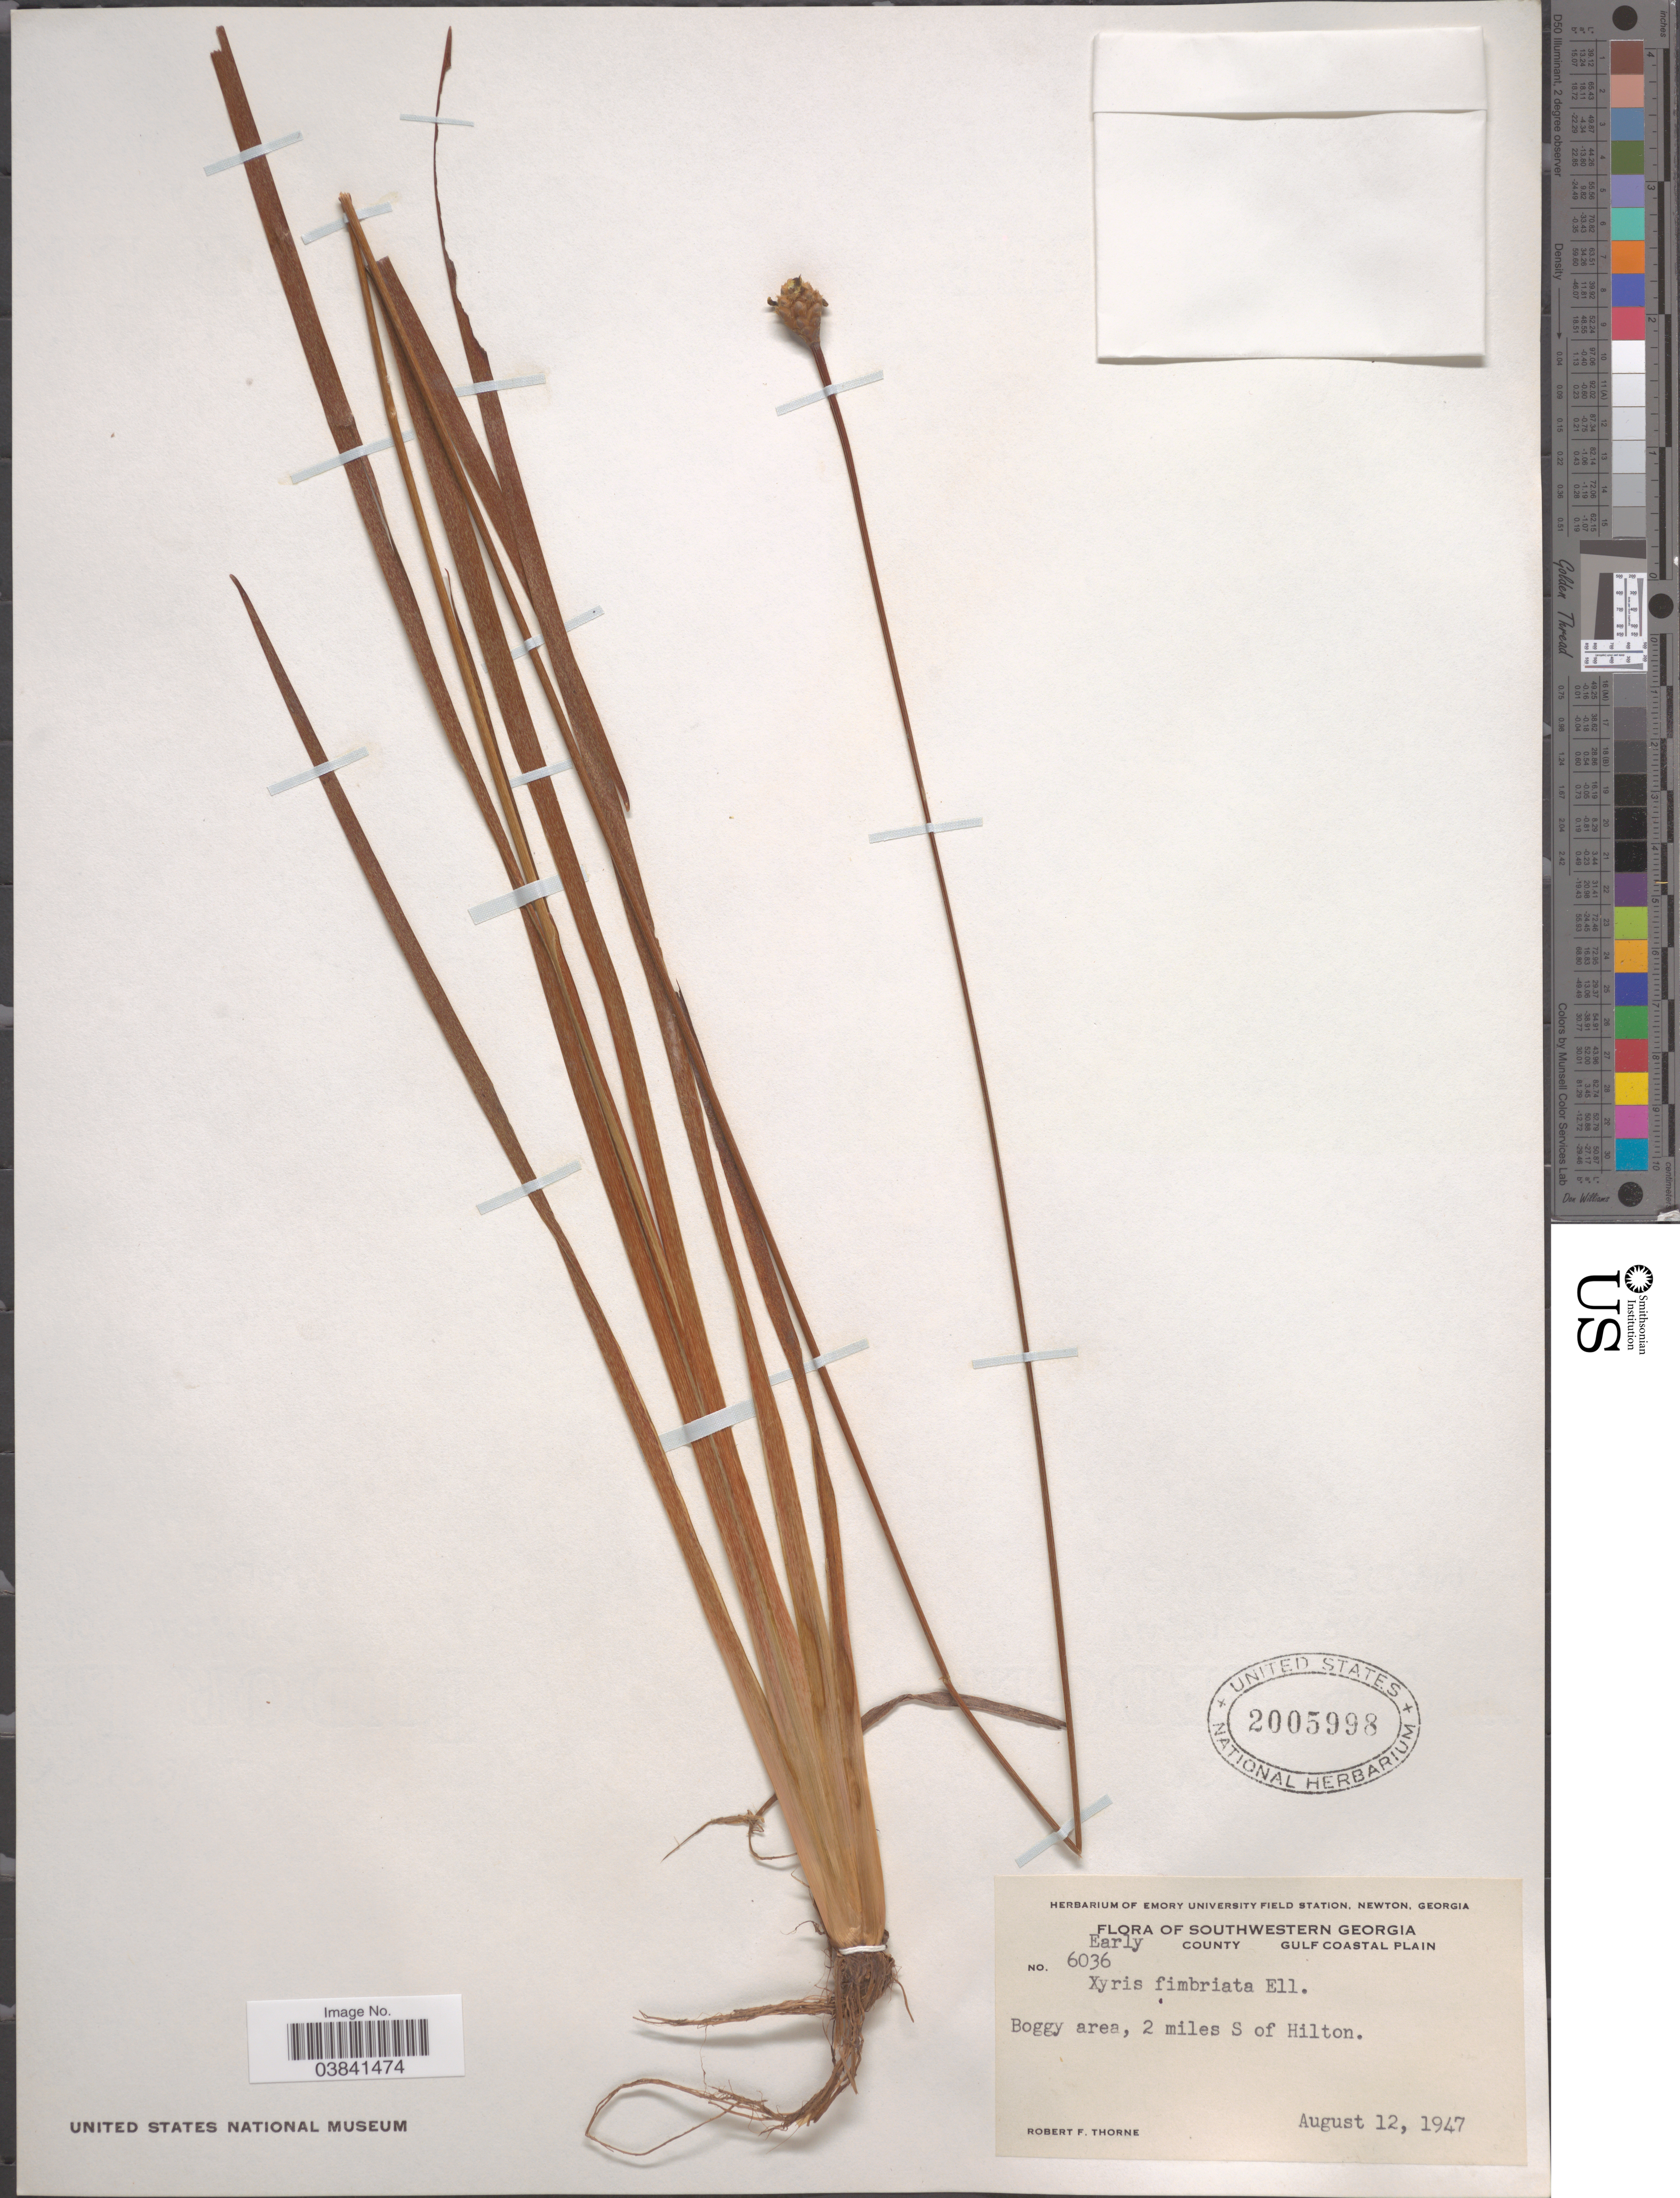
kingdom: Plantae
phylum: Tracheophyta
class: Liliopsida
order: Poales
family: Xyridaceae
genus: Xyris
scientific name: Xyris fimbriata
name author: Elliott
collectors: R. F. Thorne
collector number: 6036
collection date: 1947-08-12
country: United States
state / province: Georgia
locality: Southwestern Georgia, Early County. Gulf Coastal Plain. Boggy aea, 2 miles S of Hilton.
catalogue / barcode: US 2005998